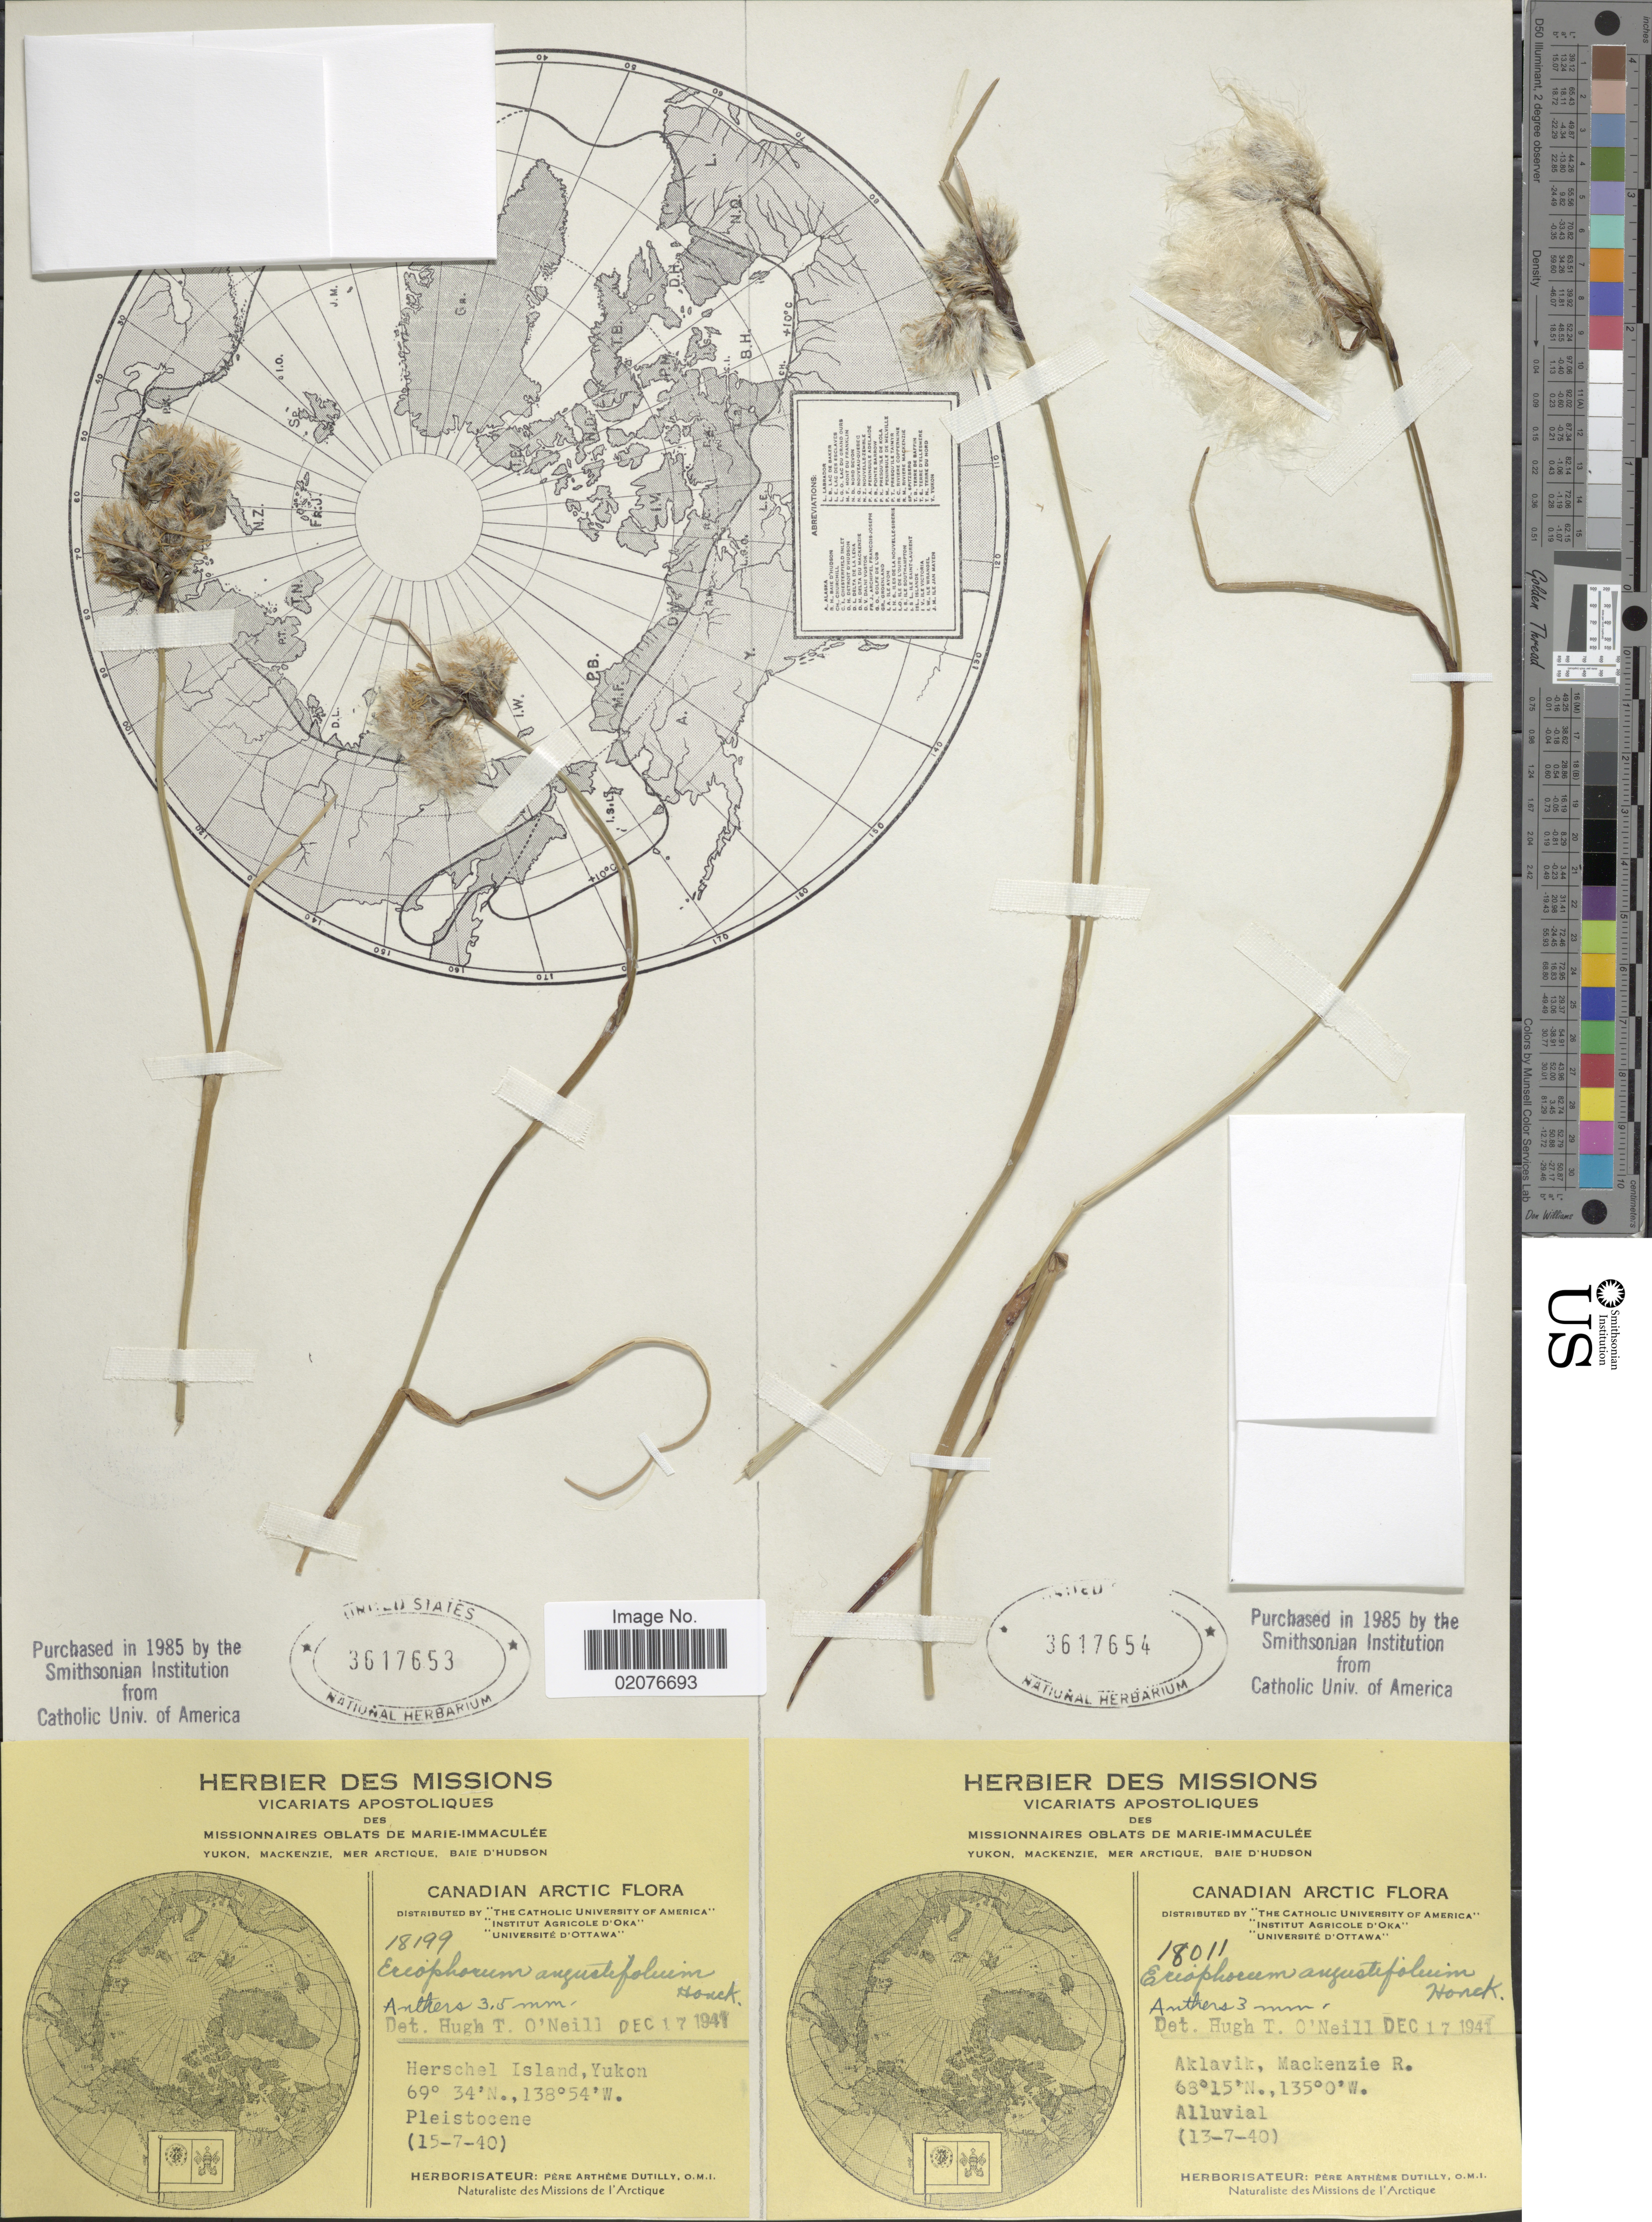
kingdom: Plantae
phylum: Tracheophyta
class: Liliopsida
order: Poales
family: Cyperaceae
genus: Eriophorum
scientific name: Eriophorum angustifolium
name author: Honck.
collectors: P. Dutilly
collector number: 18011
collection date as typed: Transcribed d/m/y: 13/7/40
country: Canada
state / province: Northwest Territories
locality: Canadian Arctic, Aklavik, Mackenzie R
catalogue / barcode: US 3617654-2